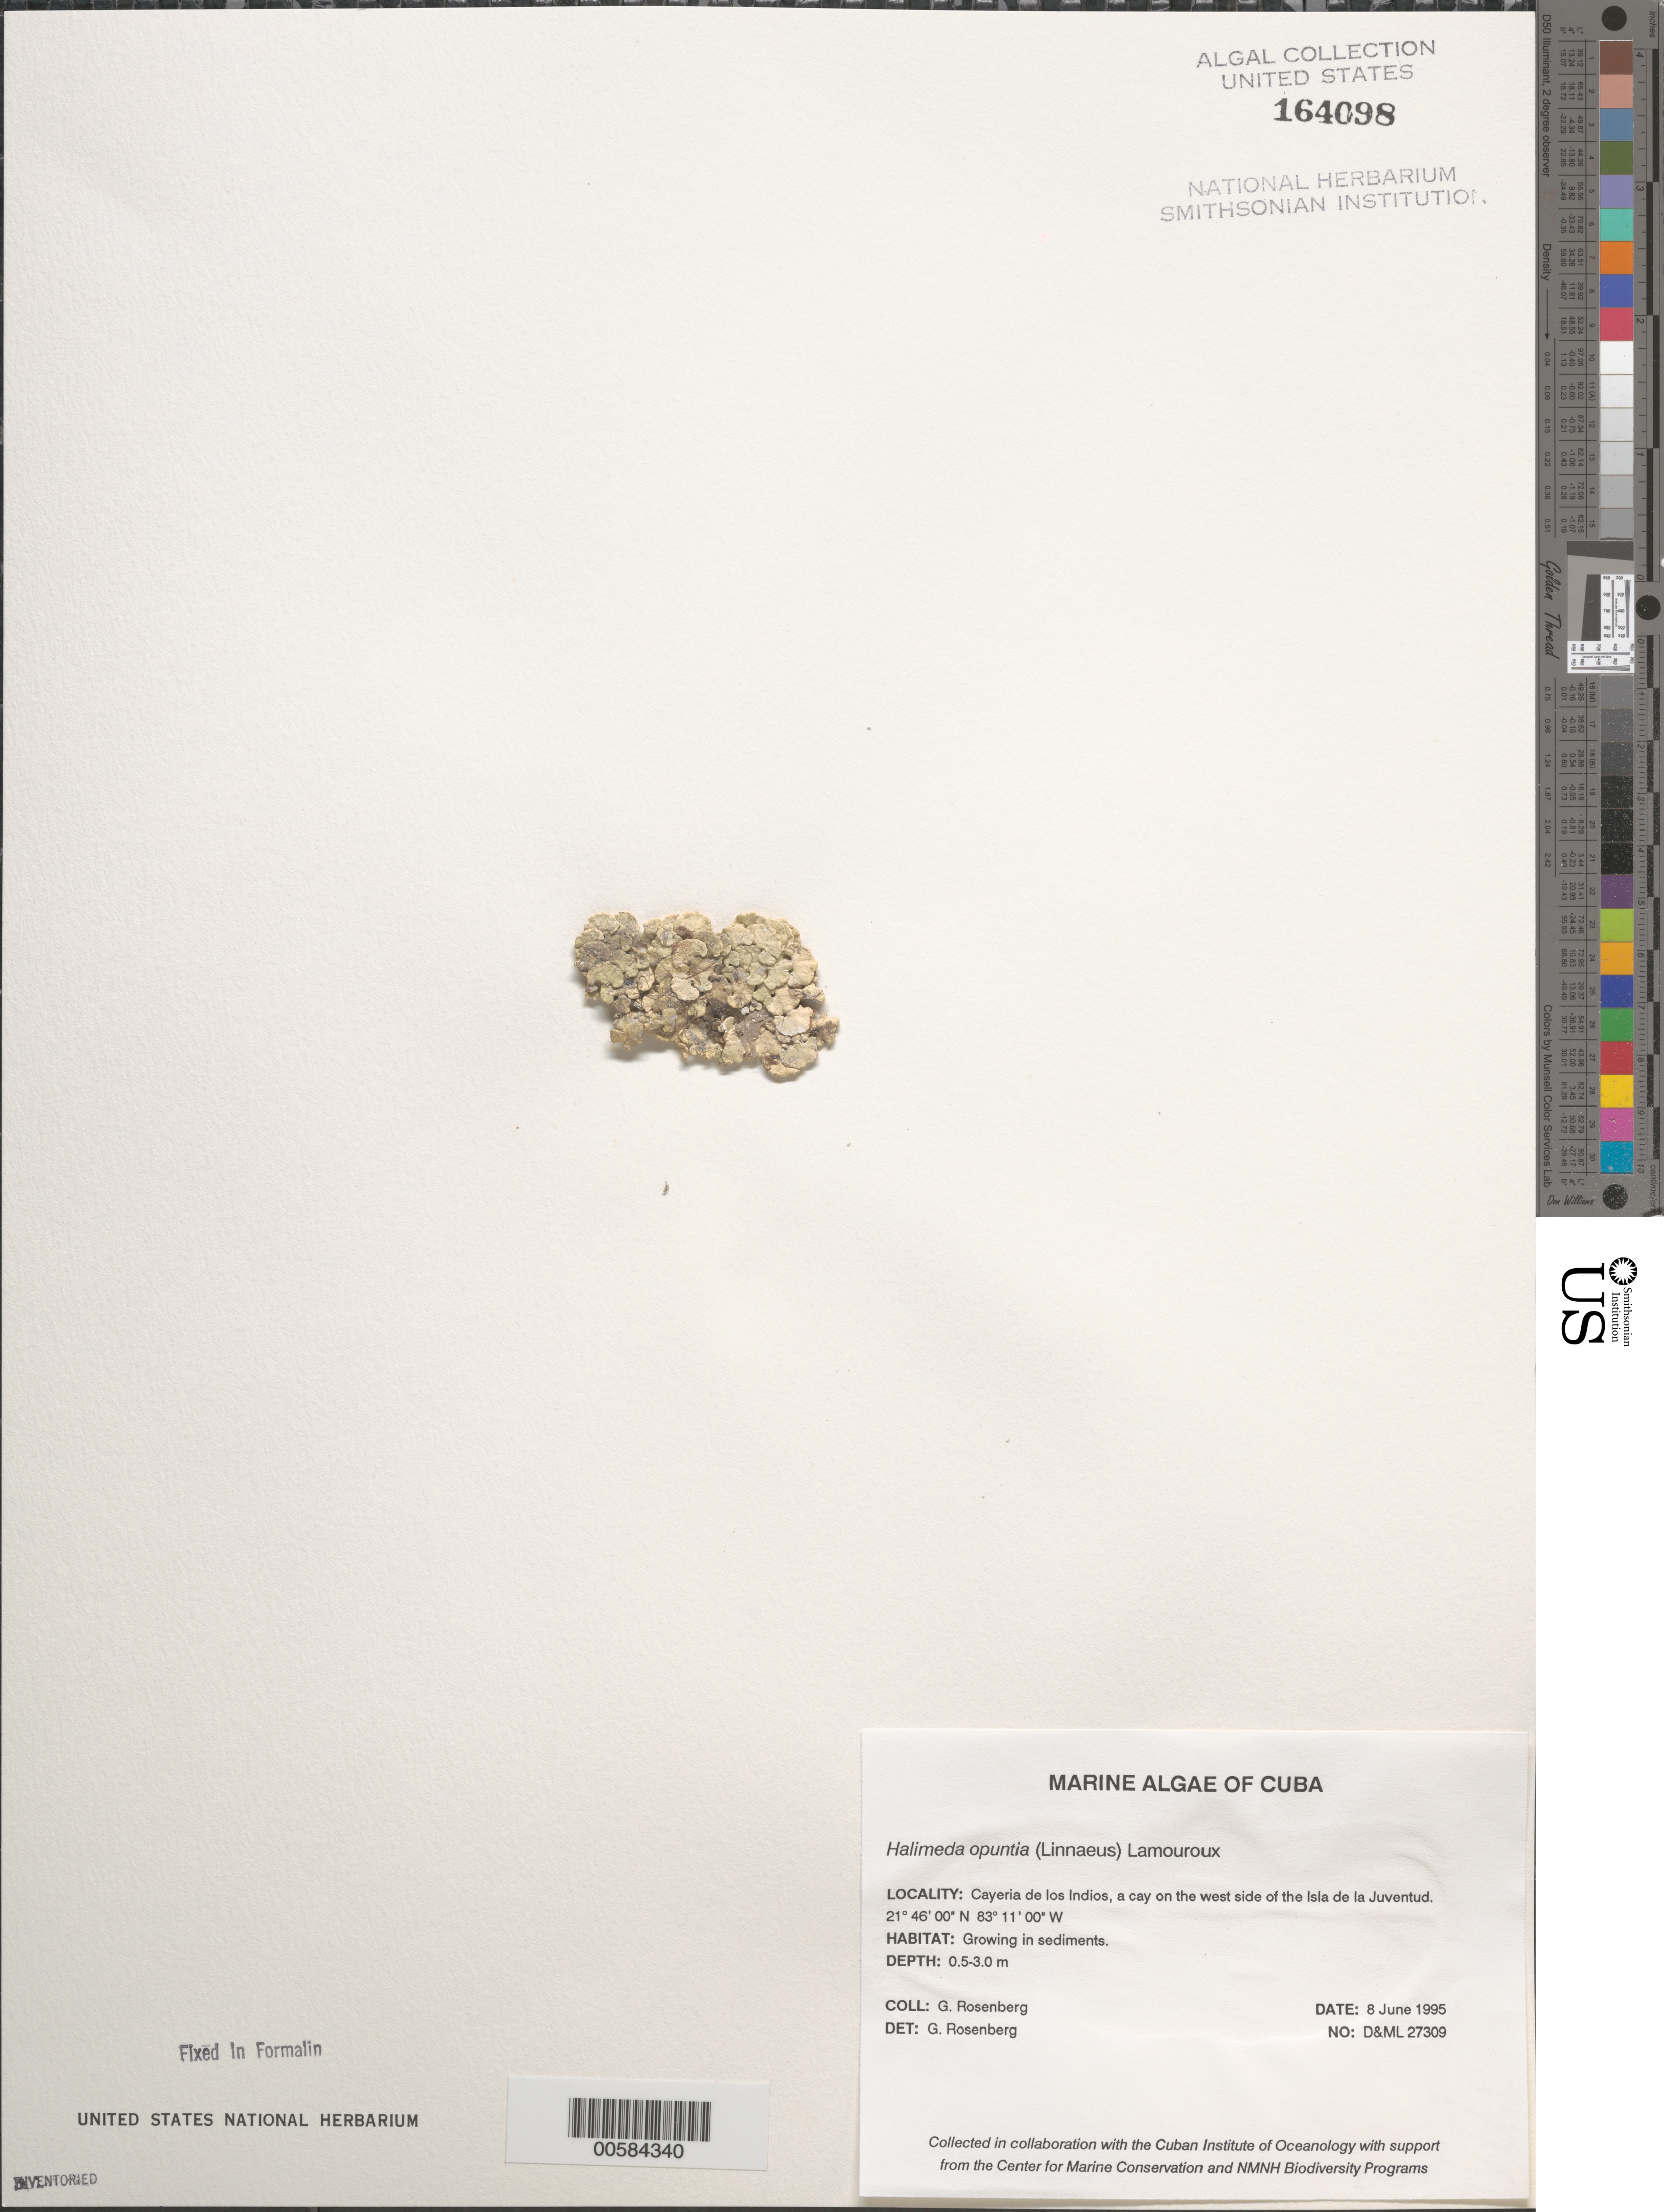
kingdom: Plantae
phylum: Chlorophyta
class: Ulvophyceae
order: Bryopsidales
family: Halimedaceae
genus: Halimeda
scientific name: Halimeda opuntia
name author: (L.) J.V.Lamouroux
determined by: Rosenberg, G.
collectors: G. Rosenberg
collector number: D&ML 27309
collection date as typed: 08 Jun 1995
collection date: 1995-06-08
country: Cuba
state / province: Isla de La Juventud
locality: Cayeria de los indios, isla de la juventud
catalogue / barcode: US 164098